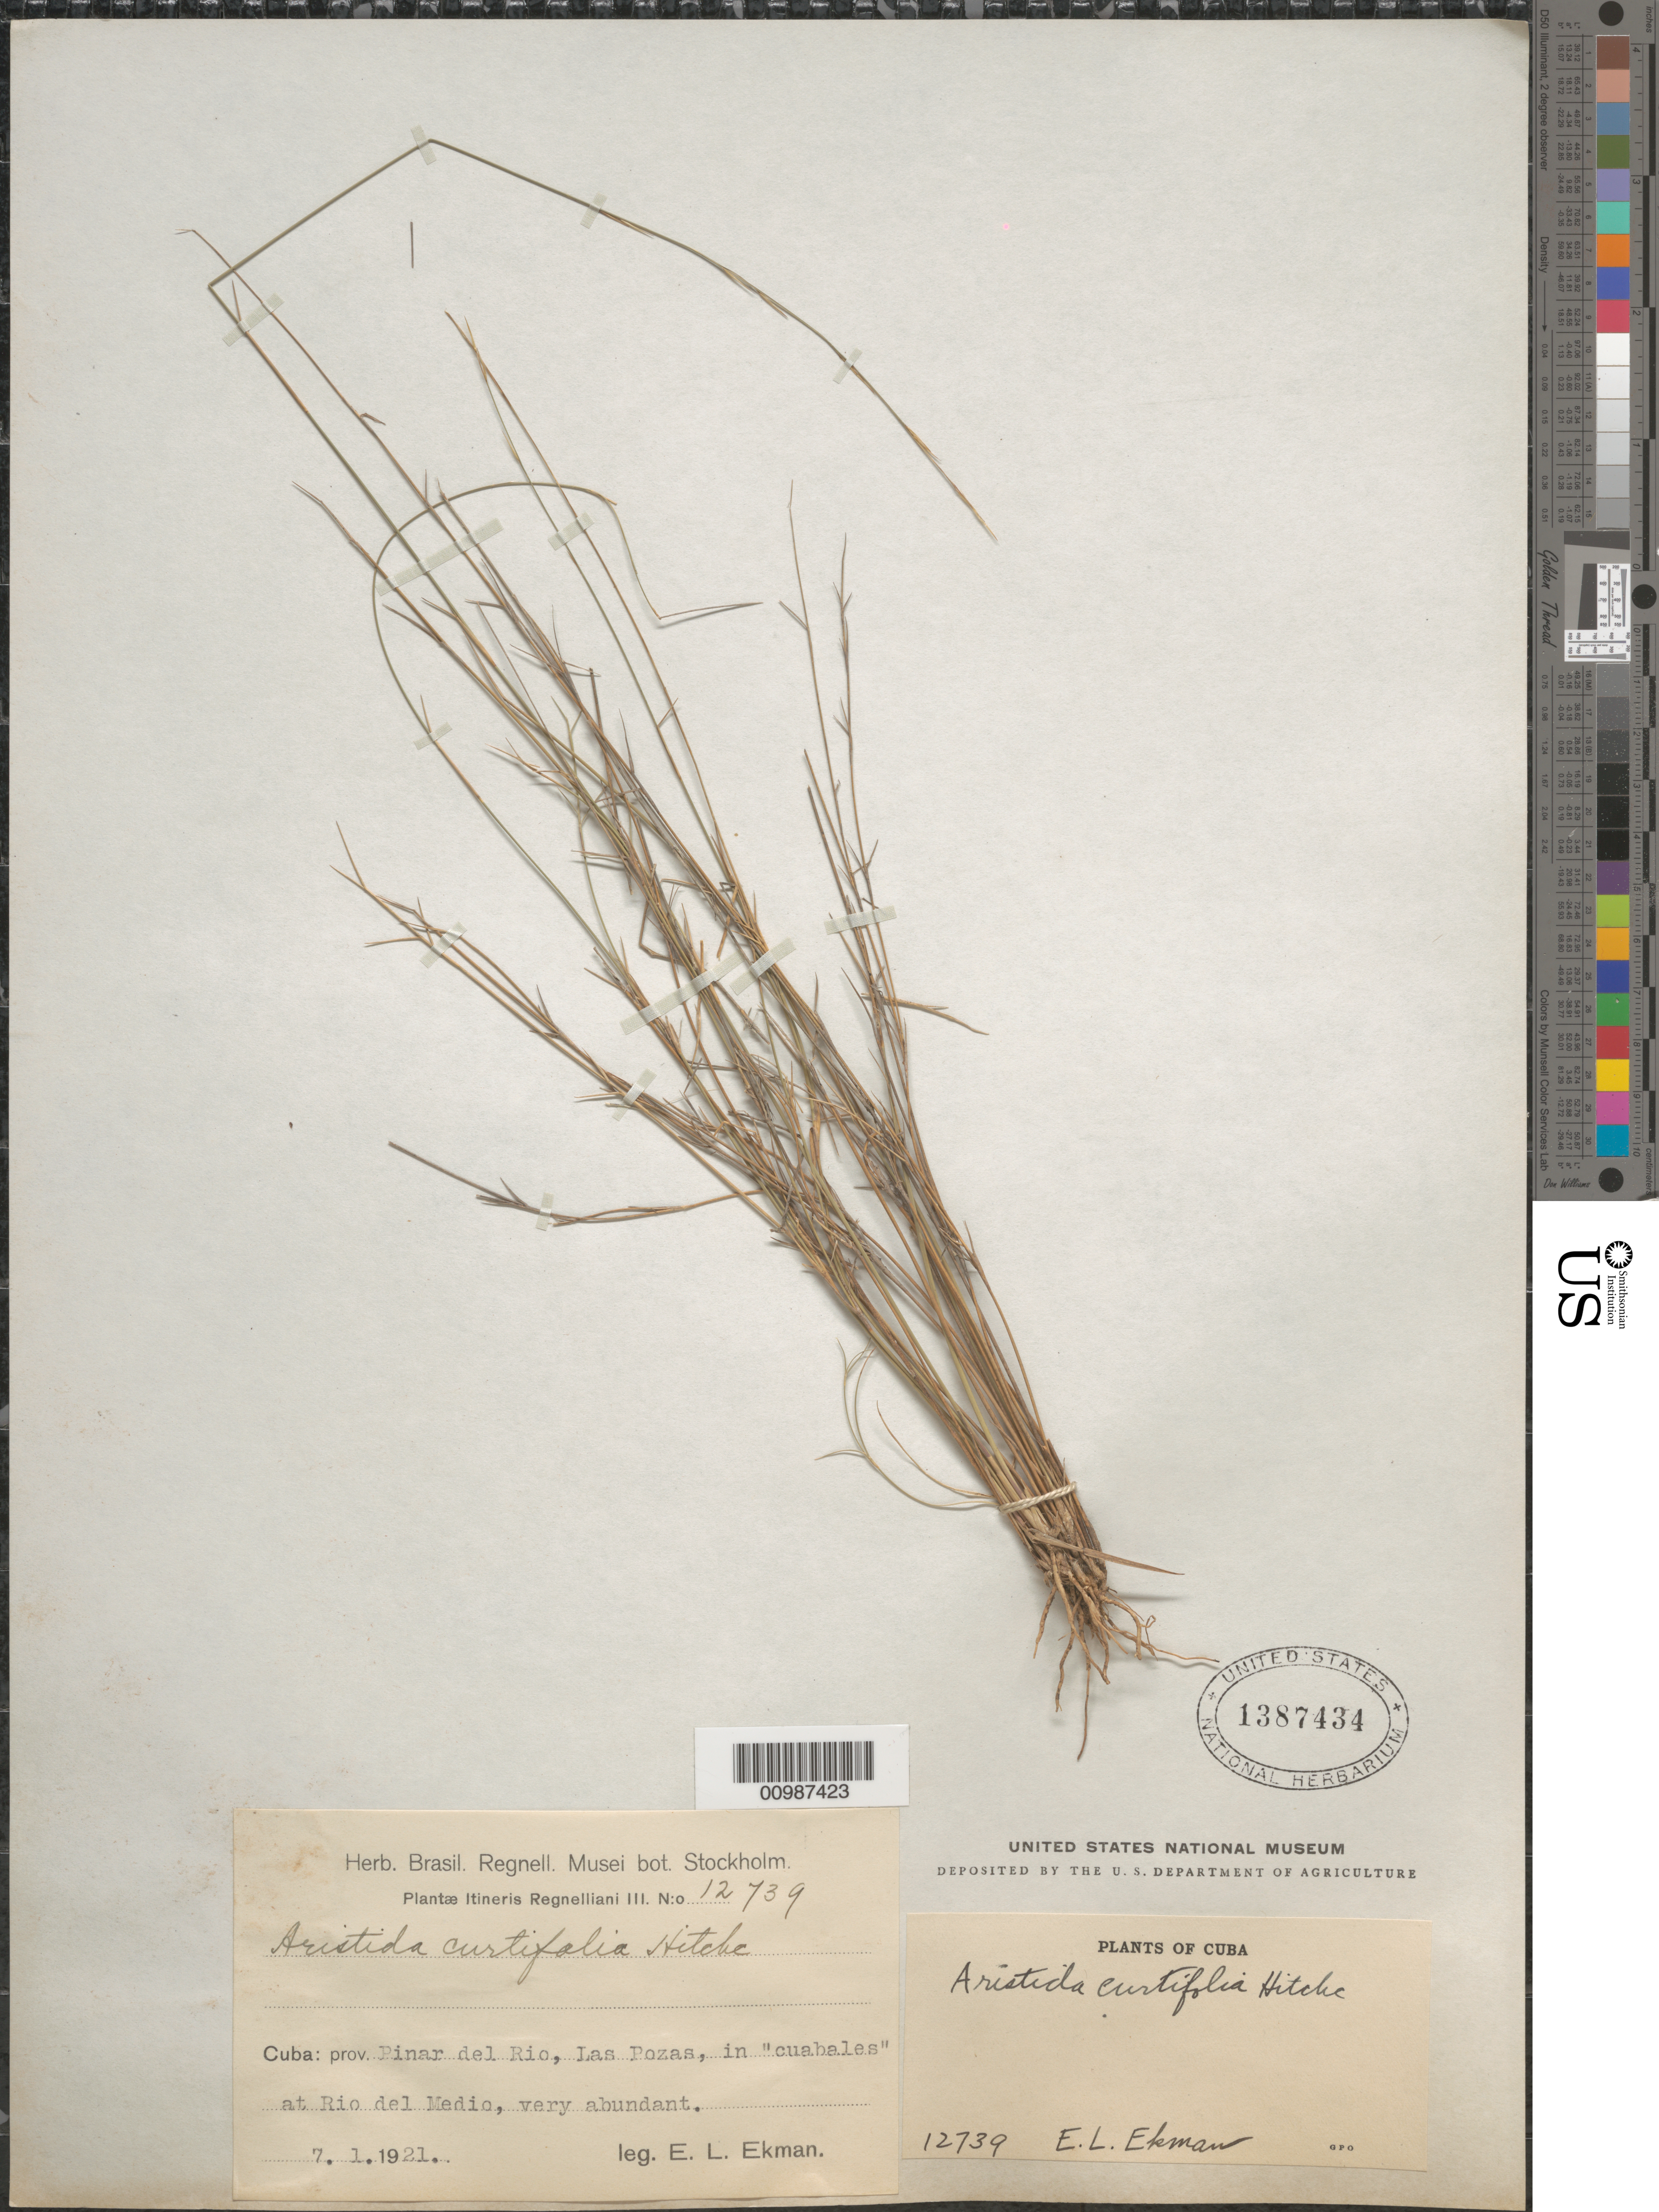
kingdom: Plantae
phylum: Tracheophyta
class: Liliopsida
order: Poales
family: Poaceae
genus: Aristida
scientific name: Aristida curtifolia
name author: Hitchc.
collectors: E. L. Ekman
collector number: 12739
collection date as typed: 07 Jan 1921 or 01 Jul 1921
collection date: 1921-01-07 or 1921-07-01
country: Cuba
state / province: Pinar del Rio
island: Cuba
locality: Las Pozas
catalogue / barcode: US 1387434